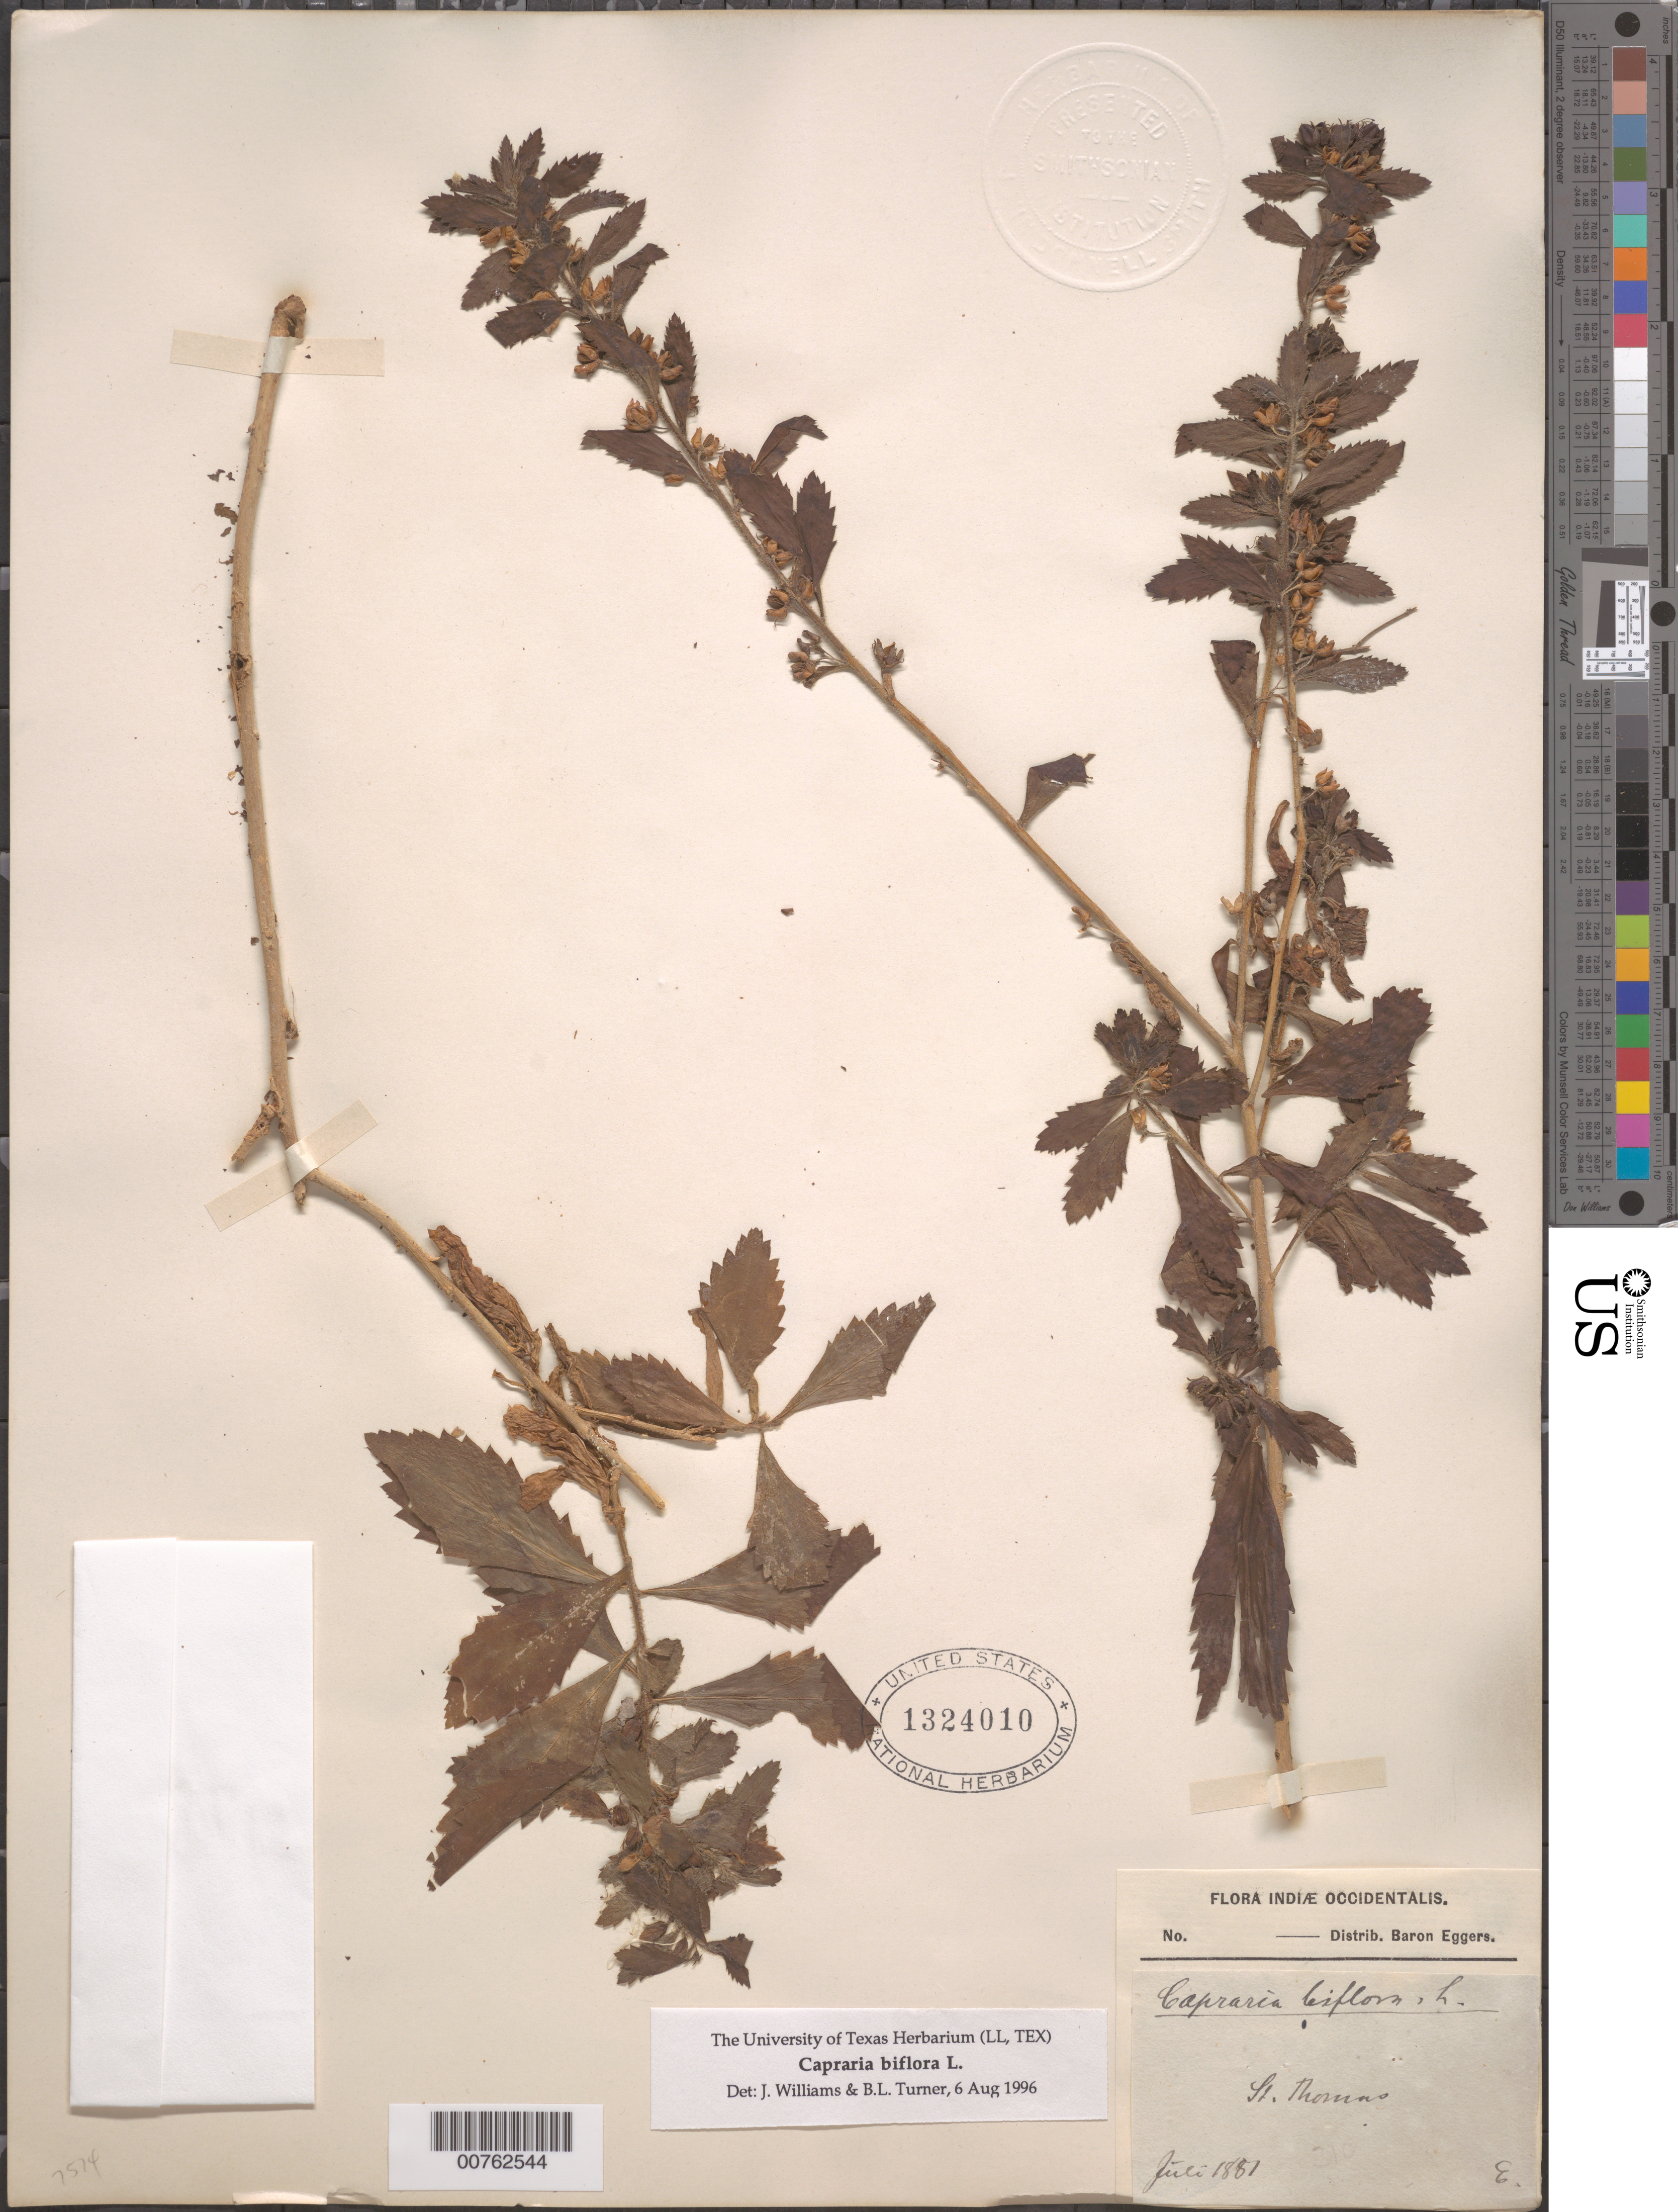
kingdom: Plantae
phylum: Tracheophyta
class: Magnoliopsida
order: Lamiales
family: Scrophulariaceae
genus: Capraria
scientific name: Capraria biflora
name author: L.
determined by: Williams, J.; Turner, B. L.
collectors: H. F. A. von Eggers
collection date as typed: Jul 1881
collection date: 1881-07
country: U.S. Virgin Islands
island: St. Thomas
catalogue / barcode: US 1324010